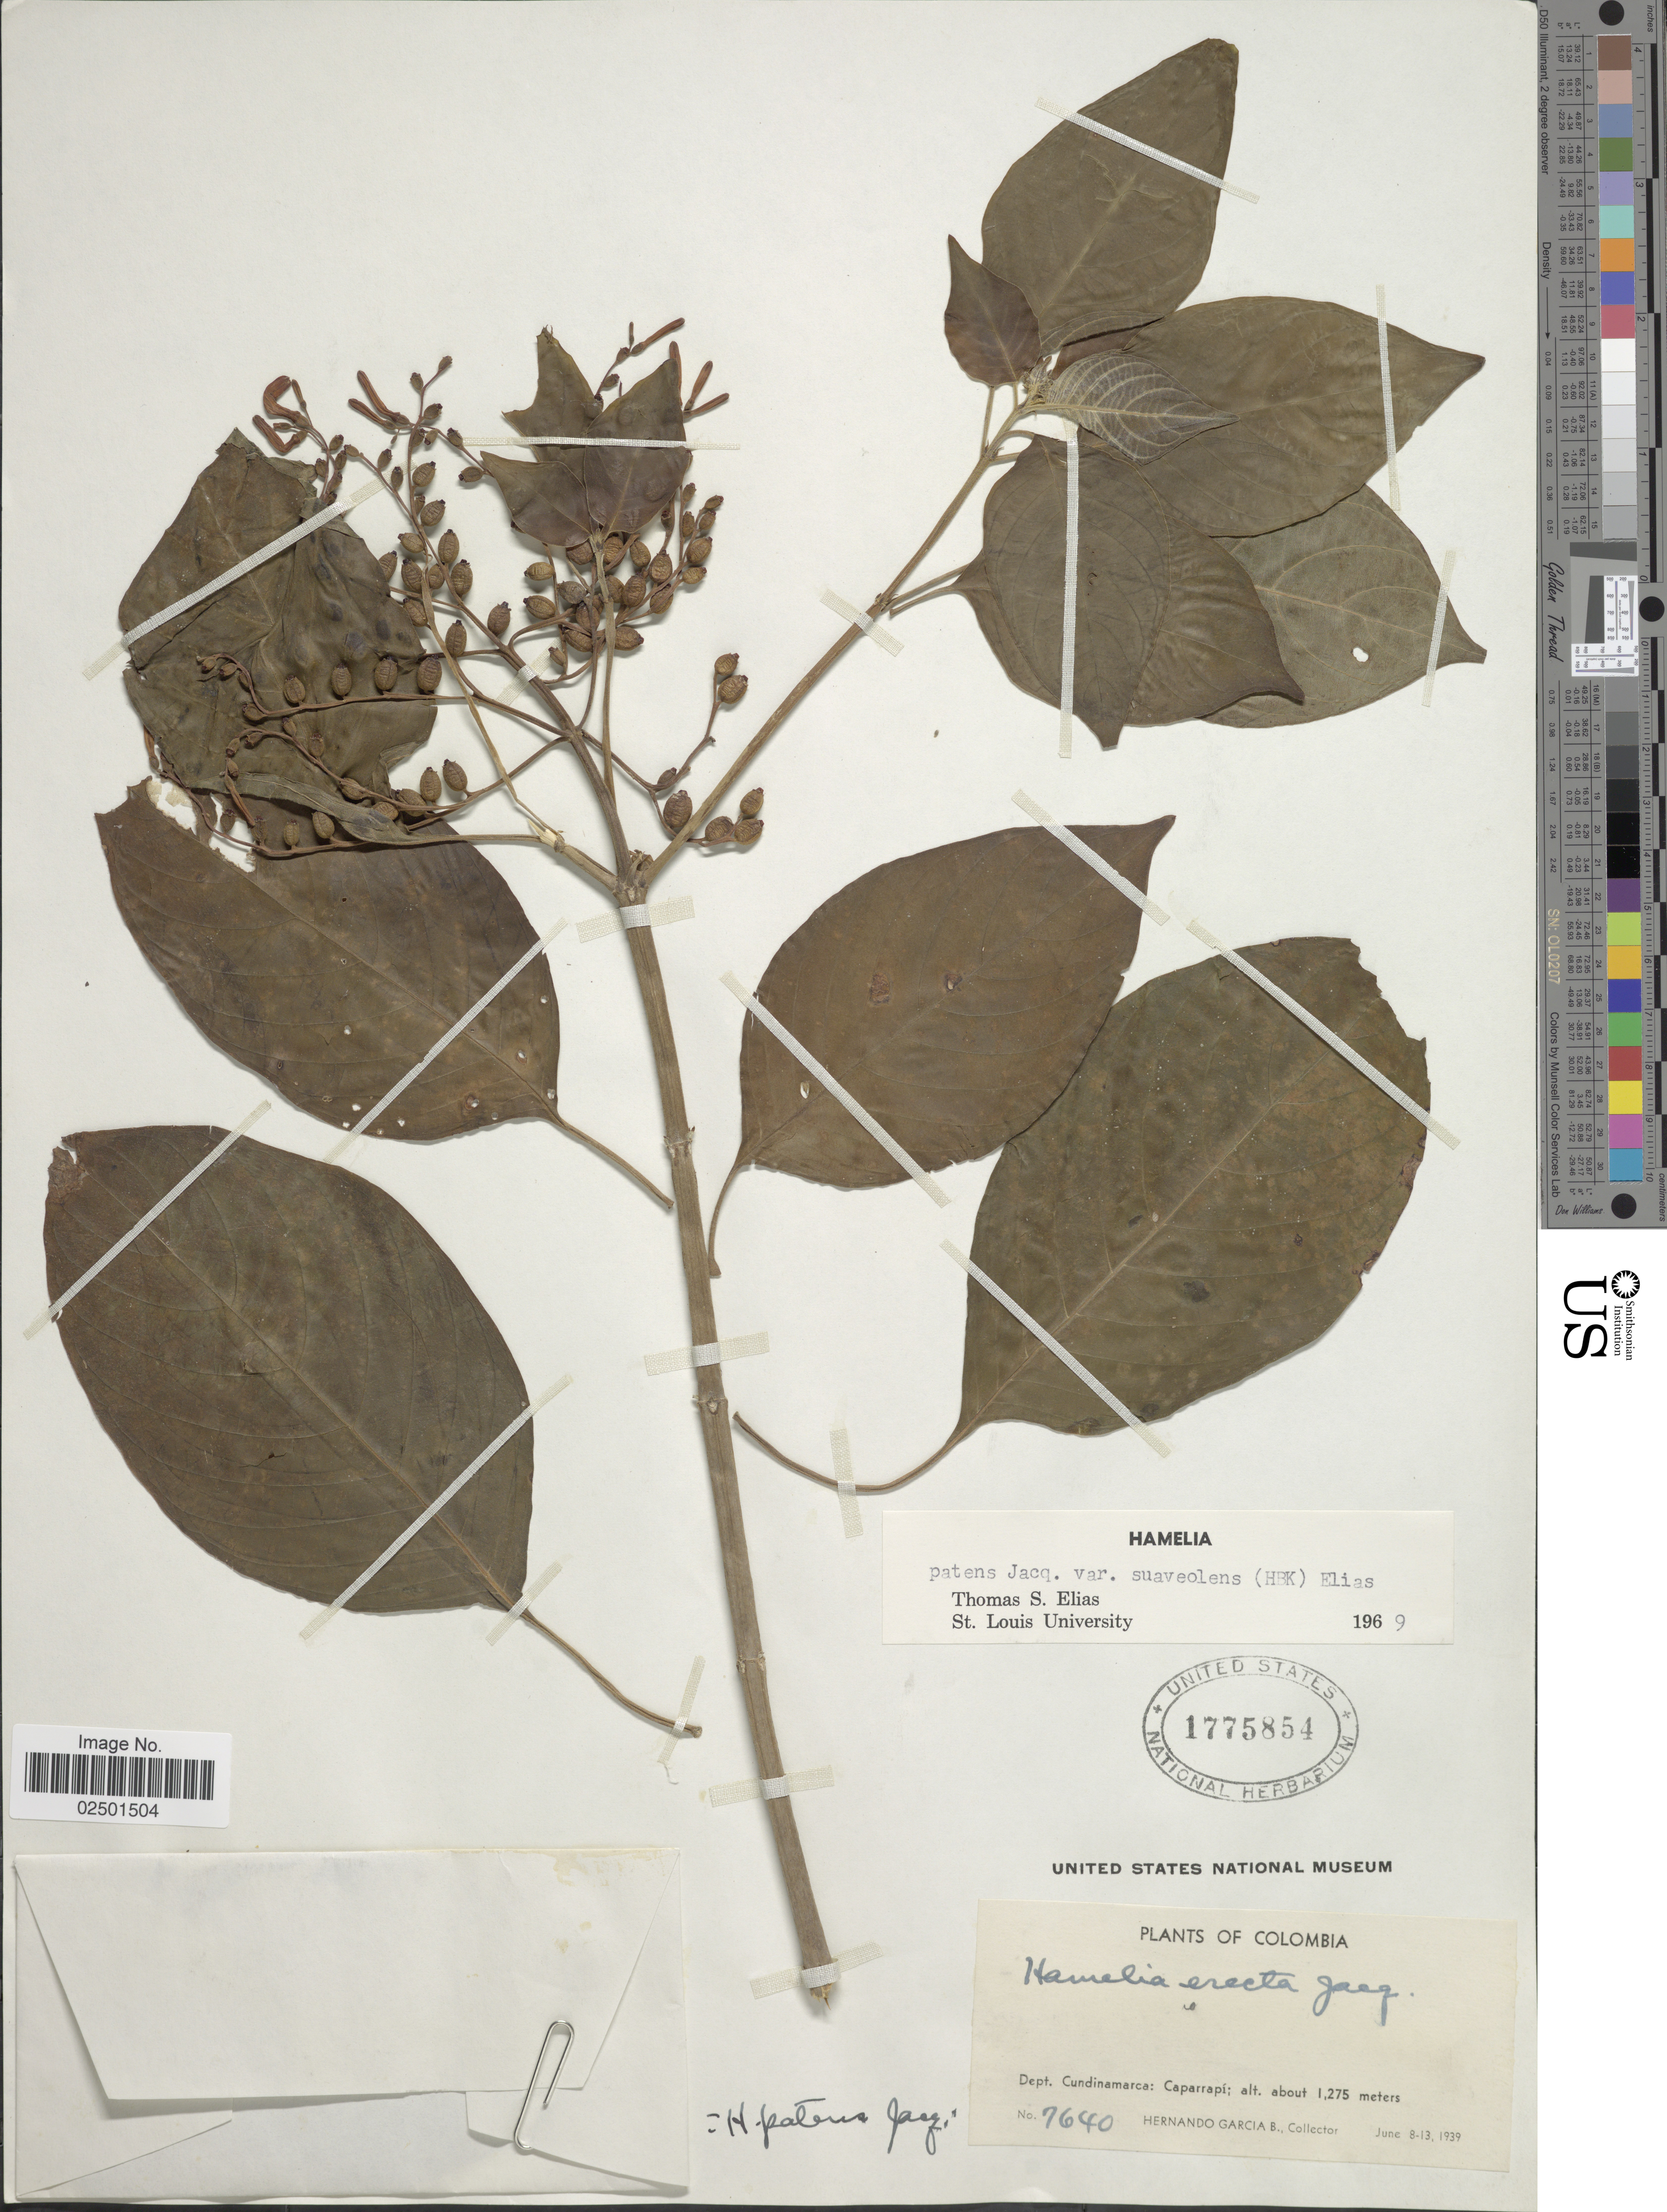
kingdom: Plantae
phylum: Tracheophyta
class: Magnoliopsida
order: Gentianales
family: Rubiaceae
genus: Hamelia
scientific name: Hamelia patens var. glabra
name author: Oerst.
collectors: H. García Barriga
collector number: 7640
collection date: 1939-06-08/1939-06-13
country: Colombia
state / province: Cundinamarca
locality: Dept. Cundinamarca: Caparrapi.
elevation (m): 1275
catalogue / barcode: US 1775854